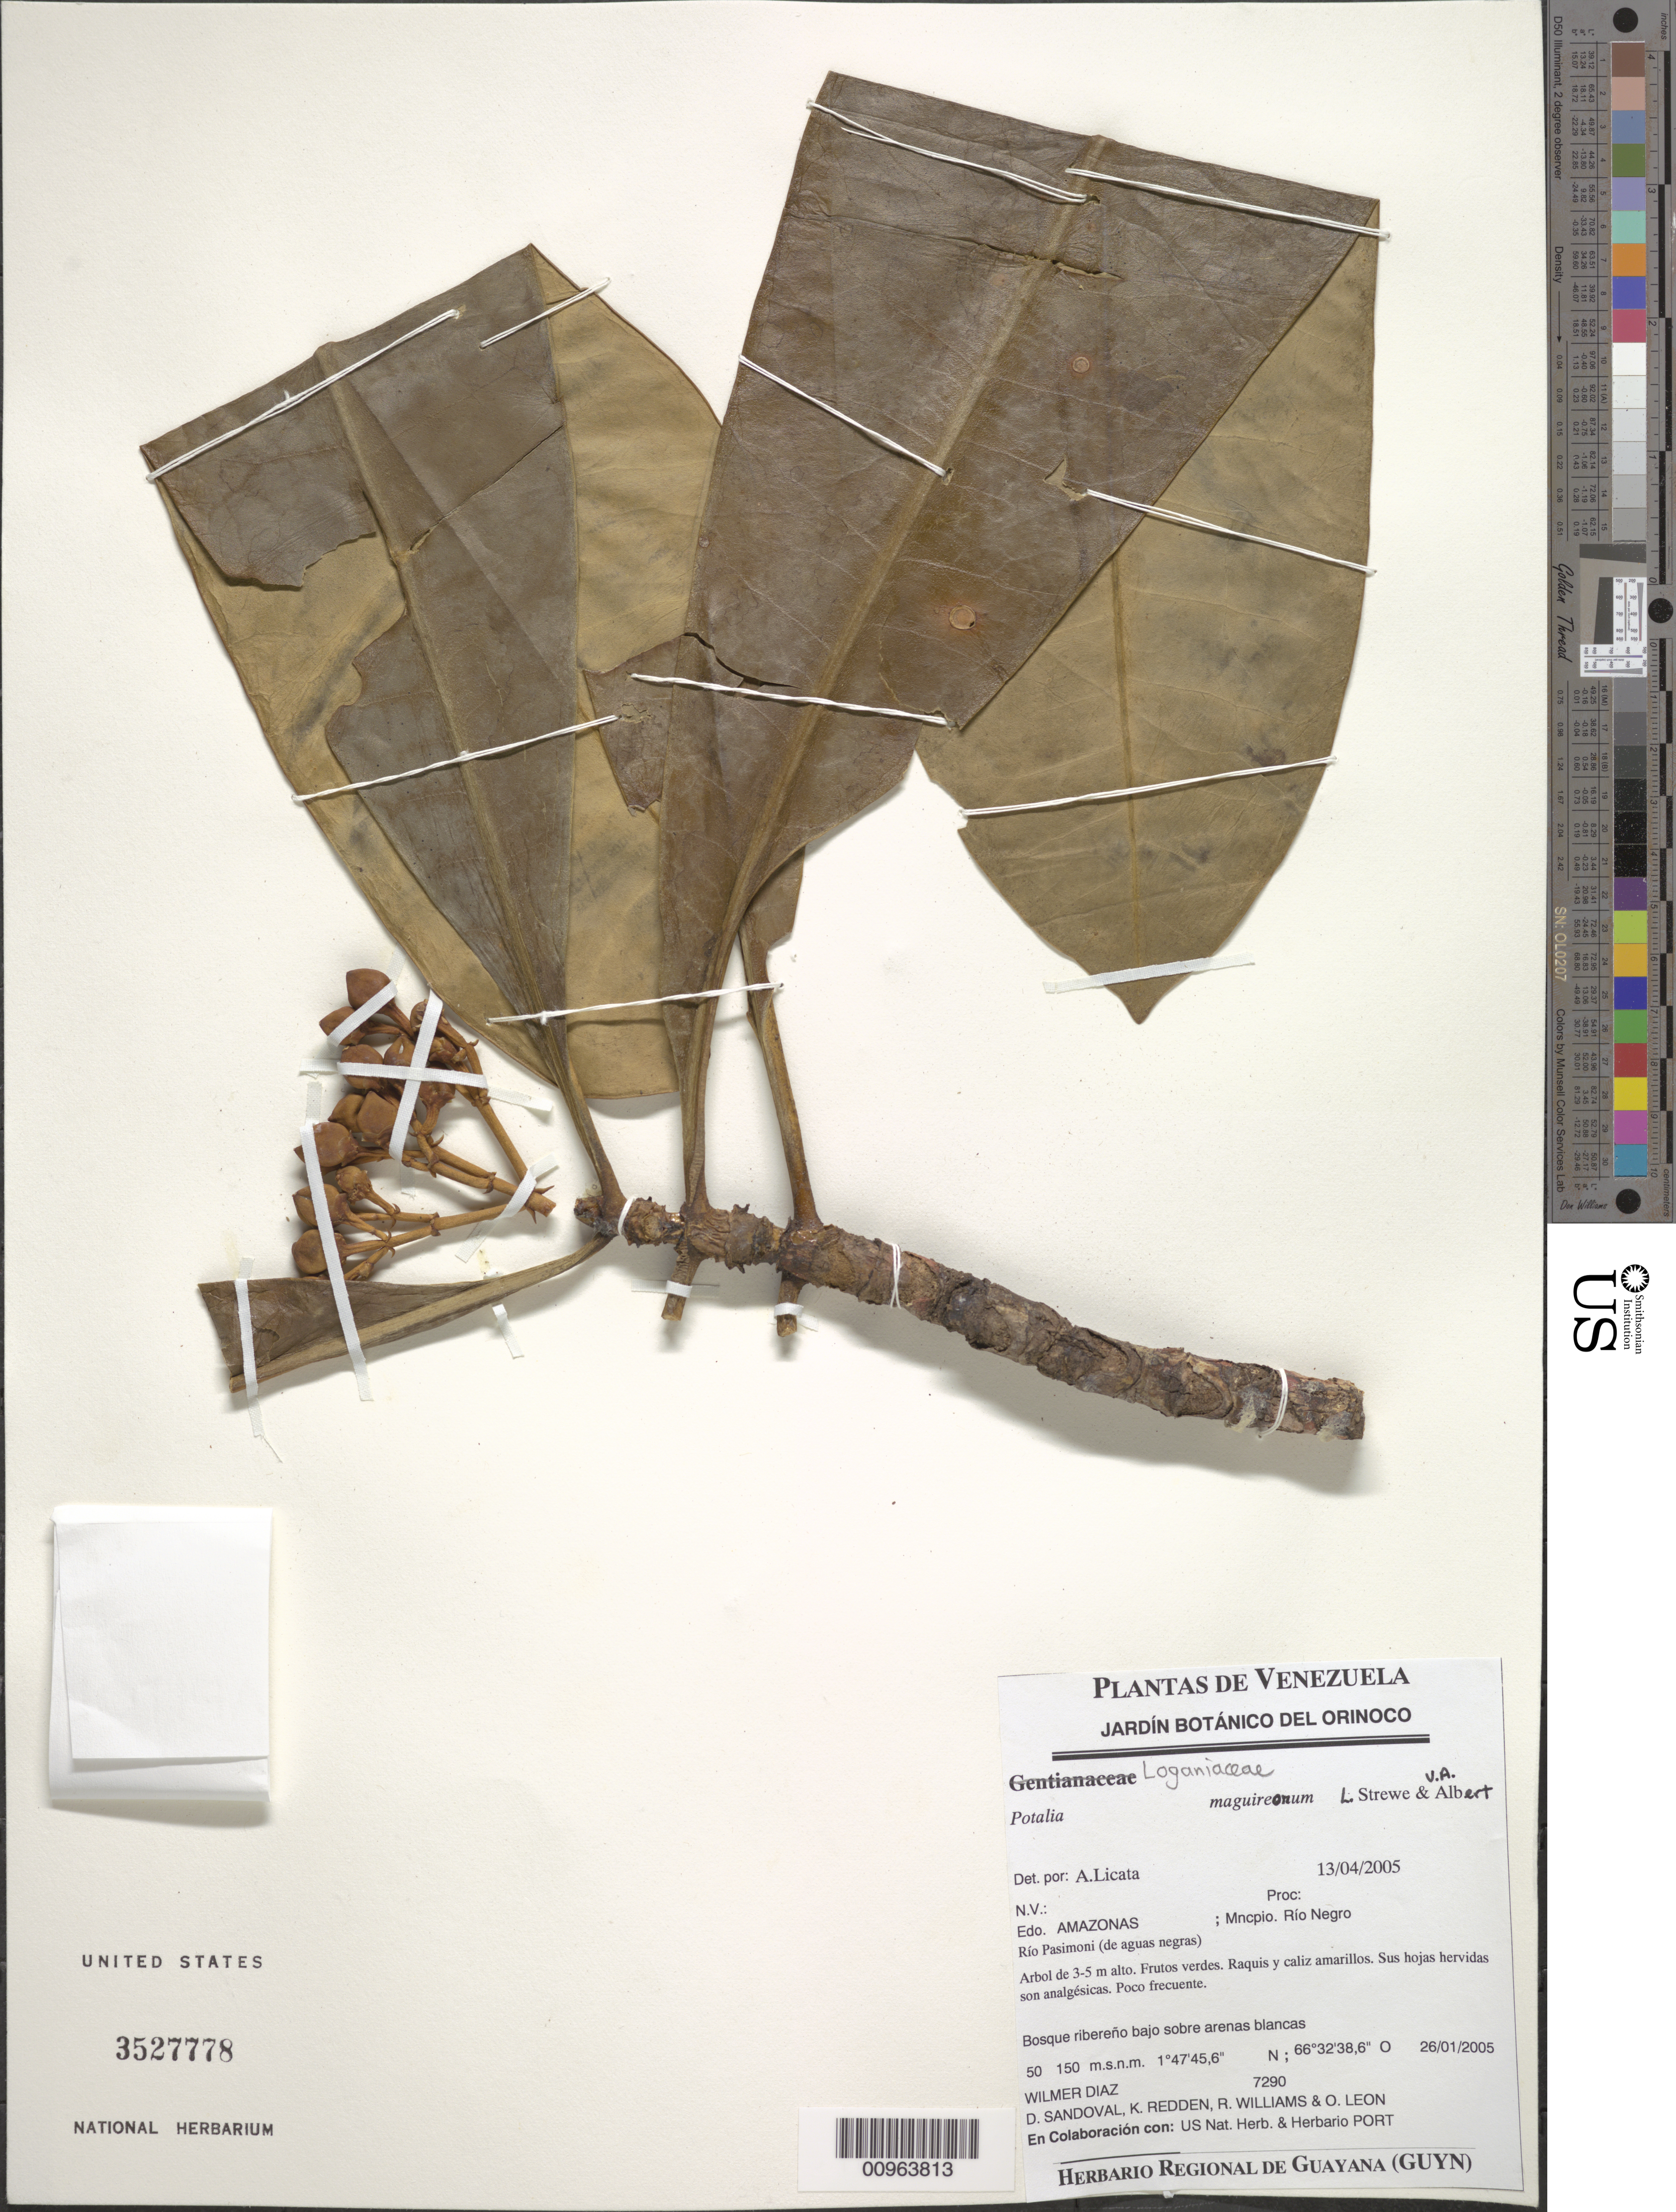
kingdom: Plantae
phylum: Tracheophyta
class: Magnoliopsida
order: Gentianales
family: Gentianaceae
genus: Potalia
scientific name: Potalia maguireorum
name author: Struwe & V.A. Albert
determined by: Licata, A., (PORT), Univ. Nac. Exp. de los Llanos Ezequiel Zamora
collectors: W. Díaz P., D. Sandoval, K. M. Redden, R. Williams & O. León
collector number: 7290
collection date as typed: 26-Jan-05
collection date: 2005-01-26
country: Venezuela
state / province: Amazonas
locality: Mun. Río Negro, Río Pasimoni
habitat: Bosque ribereño bajo sobre arenas blancas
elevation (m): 50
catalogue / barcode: US 3527778